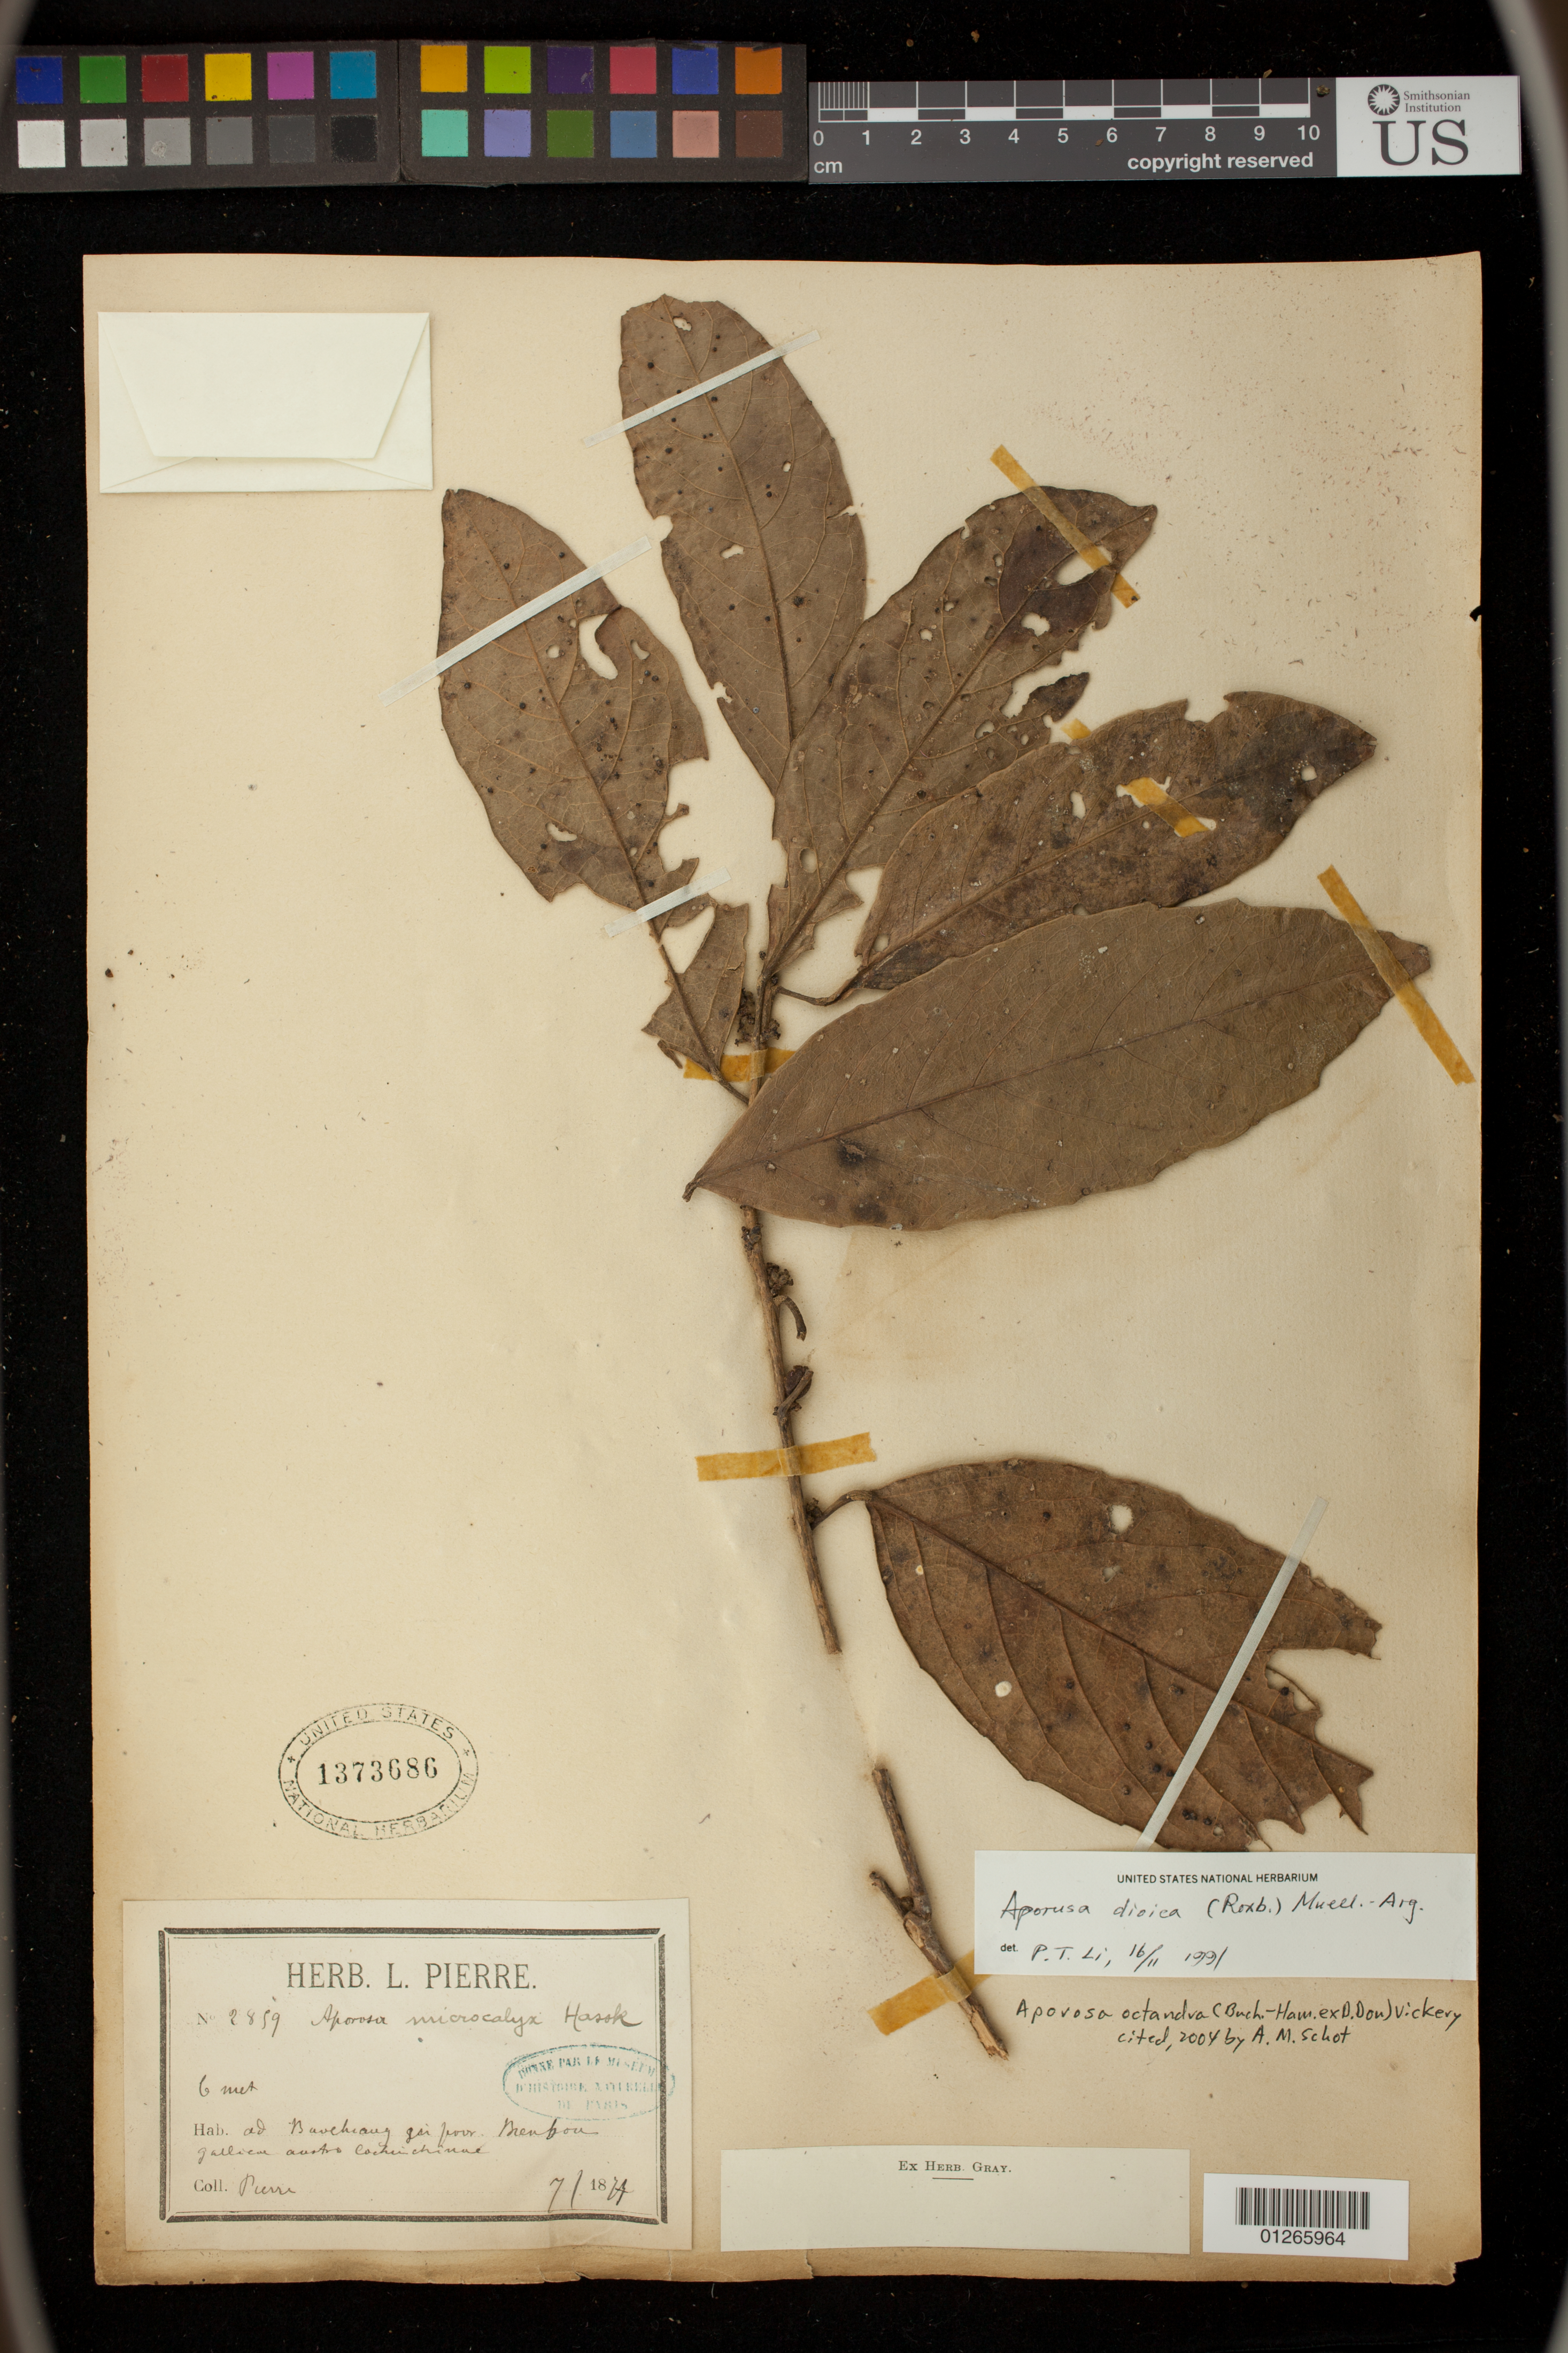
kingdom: Plantae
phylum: Tracheophyta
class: Magnoliopsida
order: Malpighiales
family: Phyllanthaceae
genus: Aporosa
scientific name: Aporosa octandra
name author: (Buch.-Ham. & D. Don) Vickery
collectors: H. L. Pierre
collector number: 2859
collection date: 1874-07-01/1874-07-31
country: Vietnam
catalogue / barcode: US 1373686